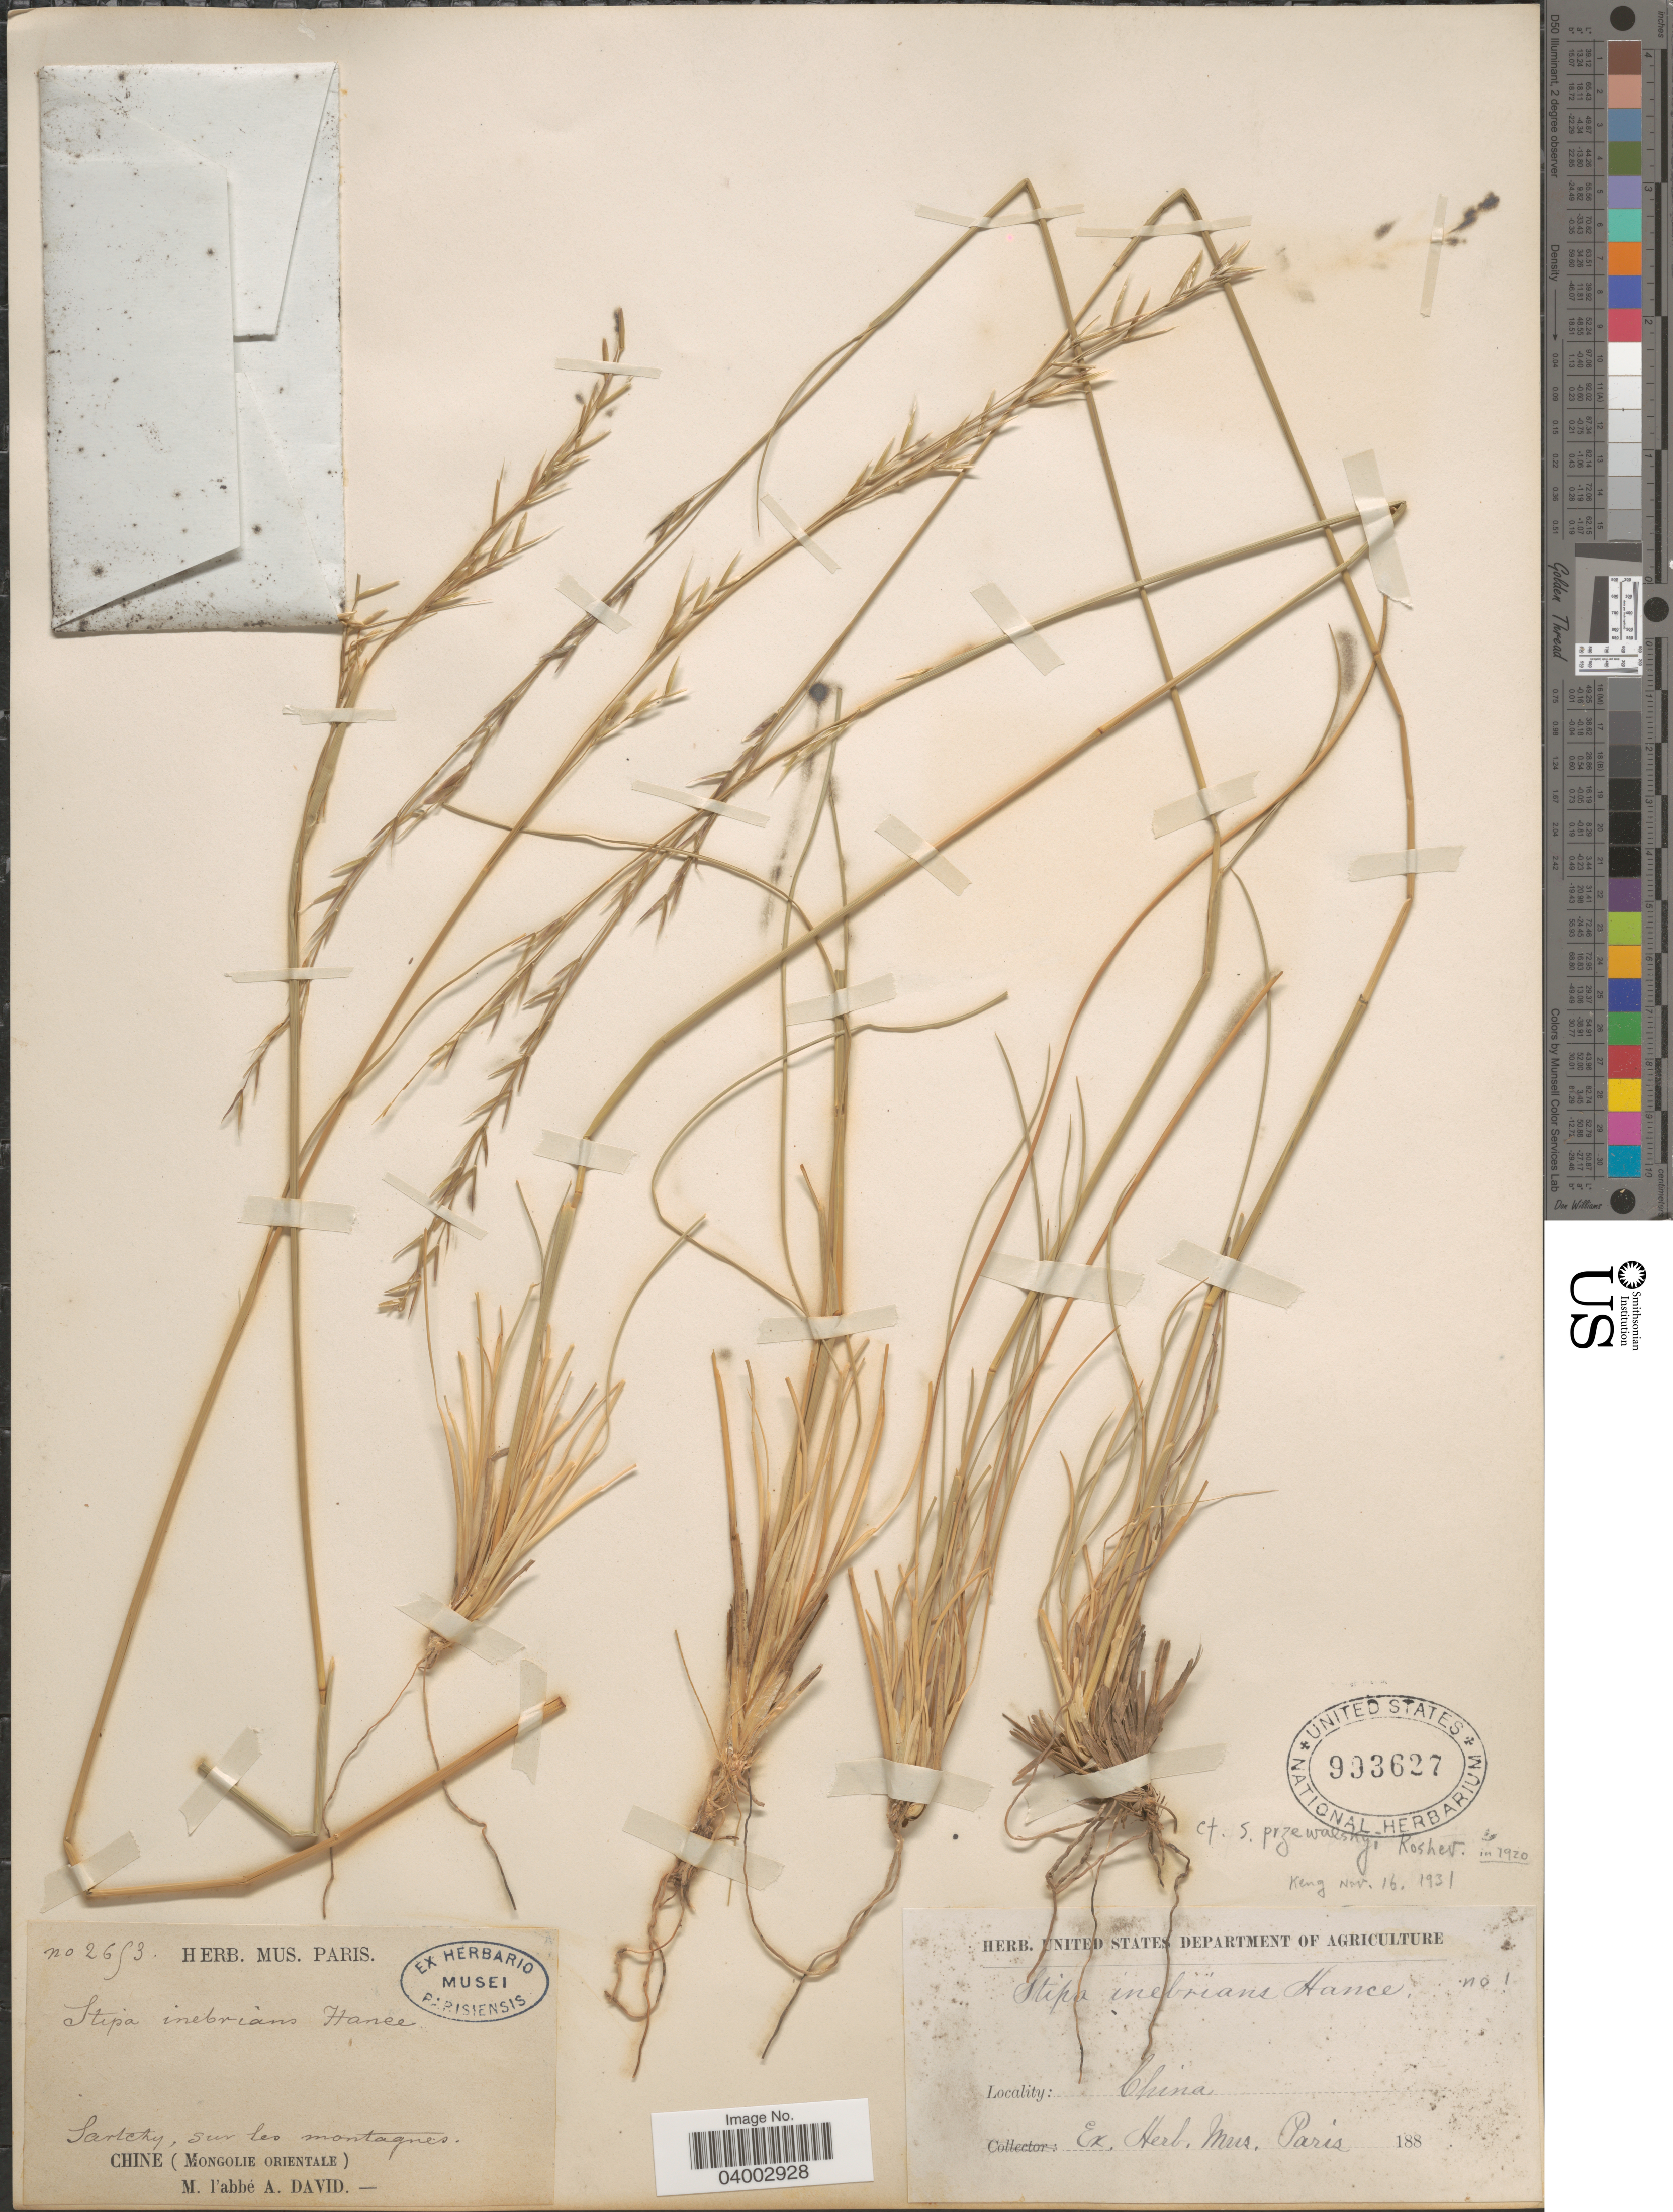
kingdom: Plantae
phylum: Tracheophyta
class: Liliopsida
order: Poales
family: Poaceae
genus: Stipa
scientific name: Stipa przewalskyi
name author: Roshev.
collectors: M. David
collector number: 2653*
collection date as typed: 188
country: China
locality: Sartchy, sur les montagnes. Chine (Mongolie Orientale).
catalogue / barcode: US 993627